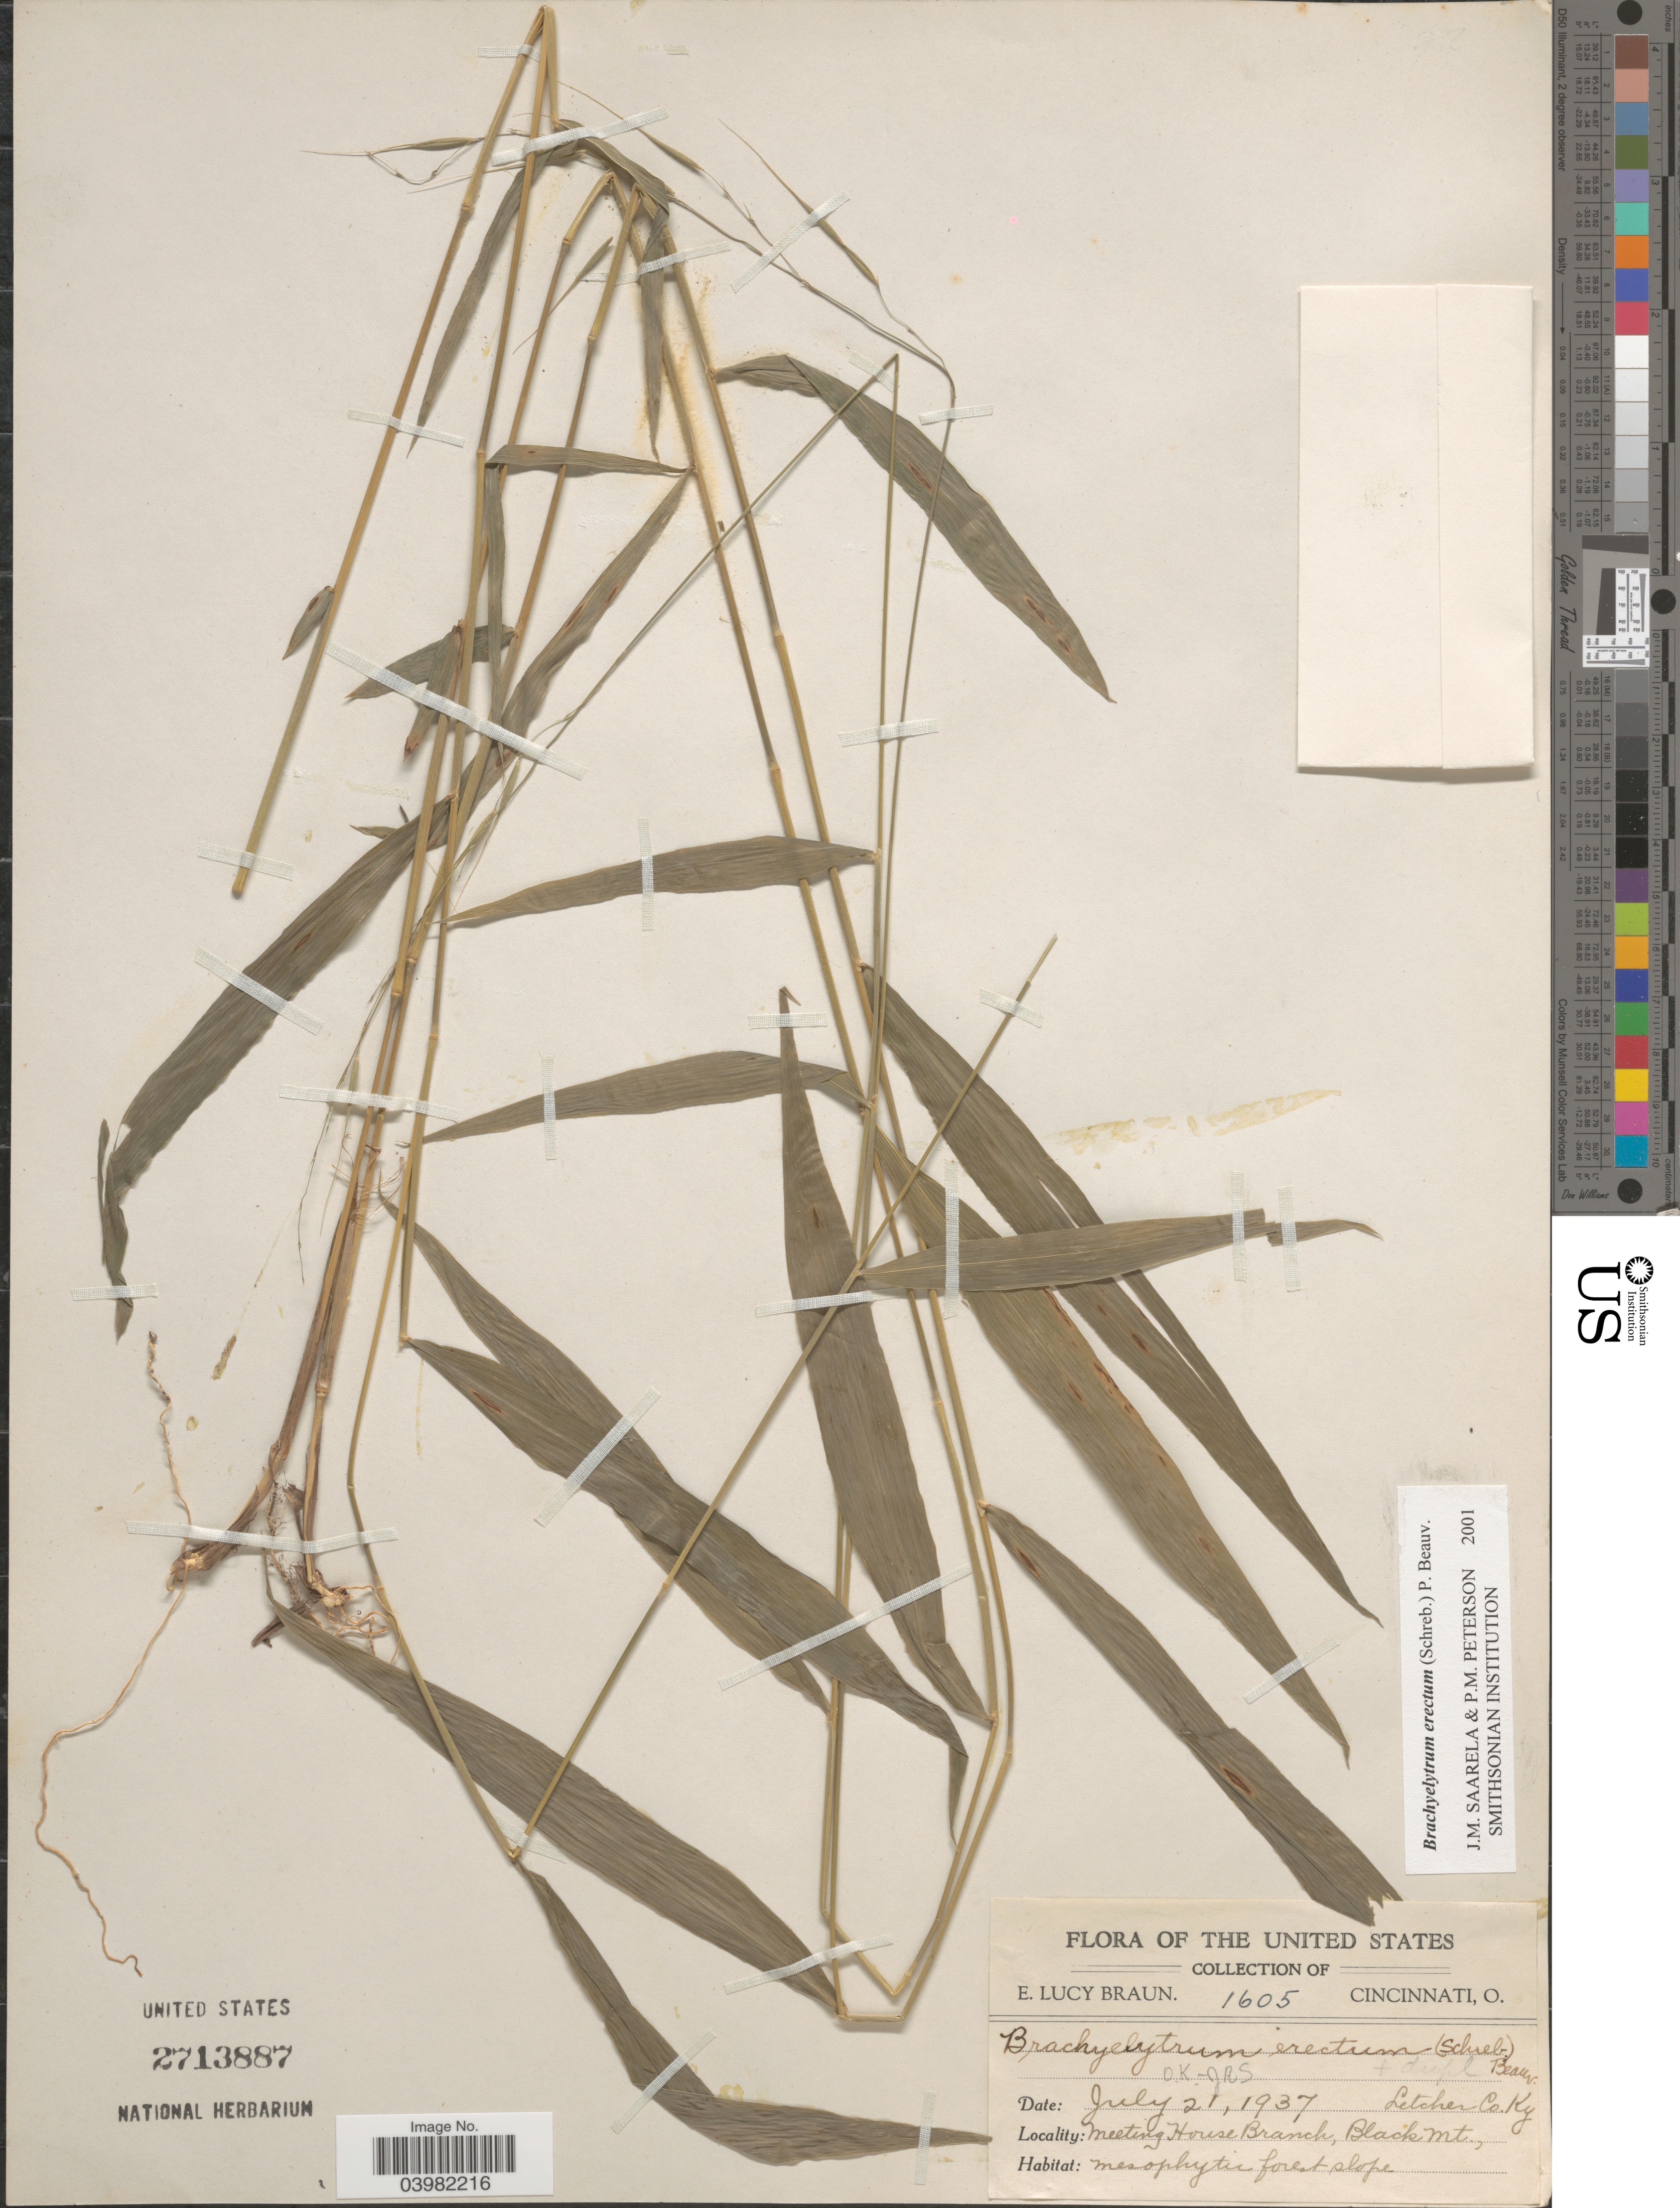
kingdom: Plantae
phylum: Tracheophyta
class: Liliopsida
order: Poales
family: Poaceae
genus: Brachyelytrum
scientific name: Brachyelytrum erectum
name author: (Schreb.) P. Beauv.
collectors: E. L. Braun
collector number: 1605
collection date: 1937-07-21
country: United States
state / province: Kentucky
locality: Letcher Co. Meeting House Branch, Black Mt.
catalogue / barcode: US 2713887